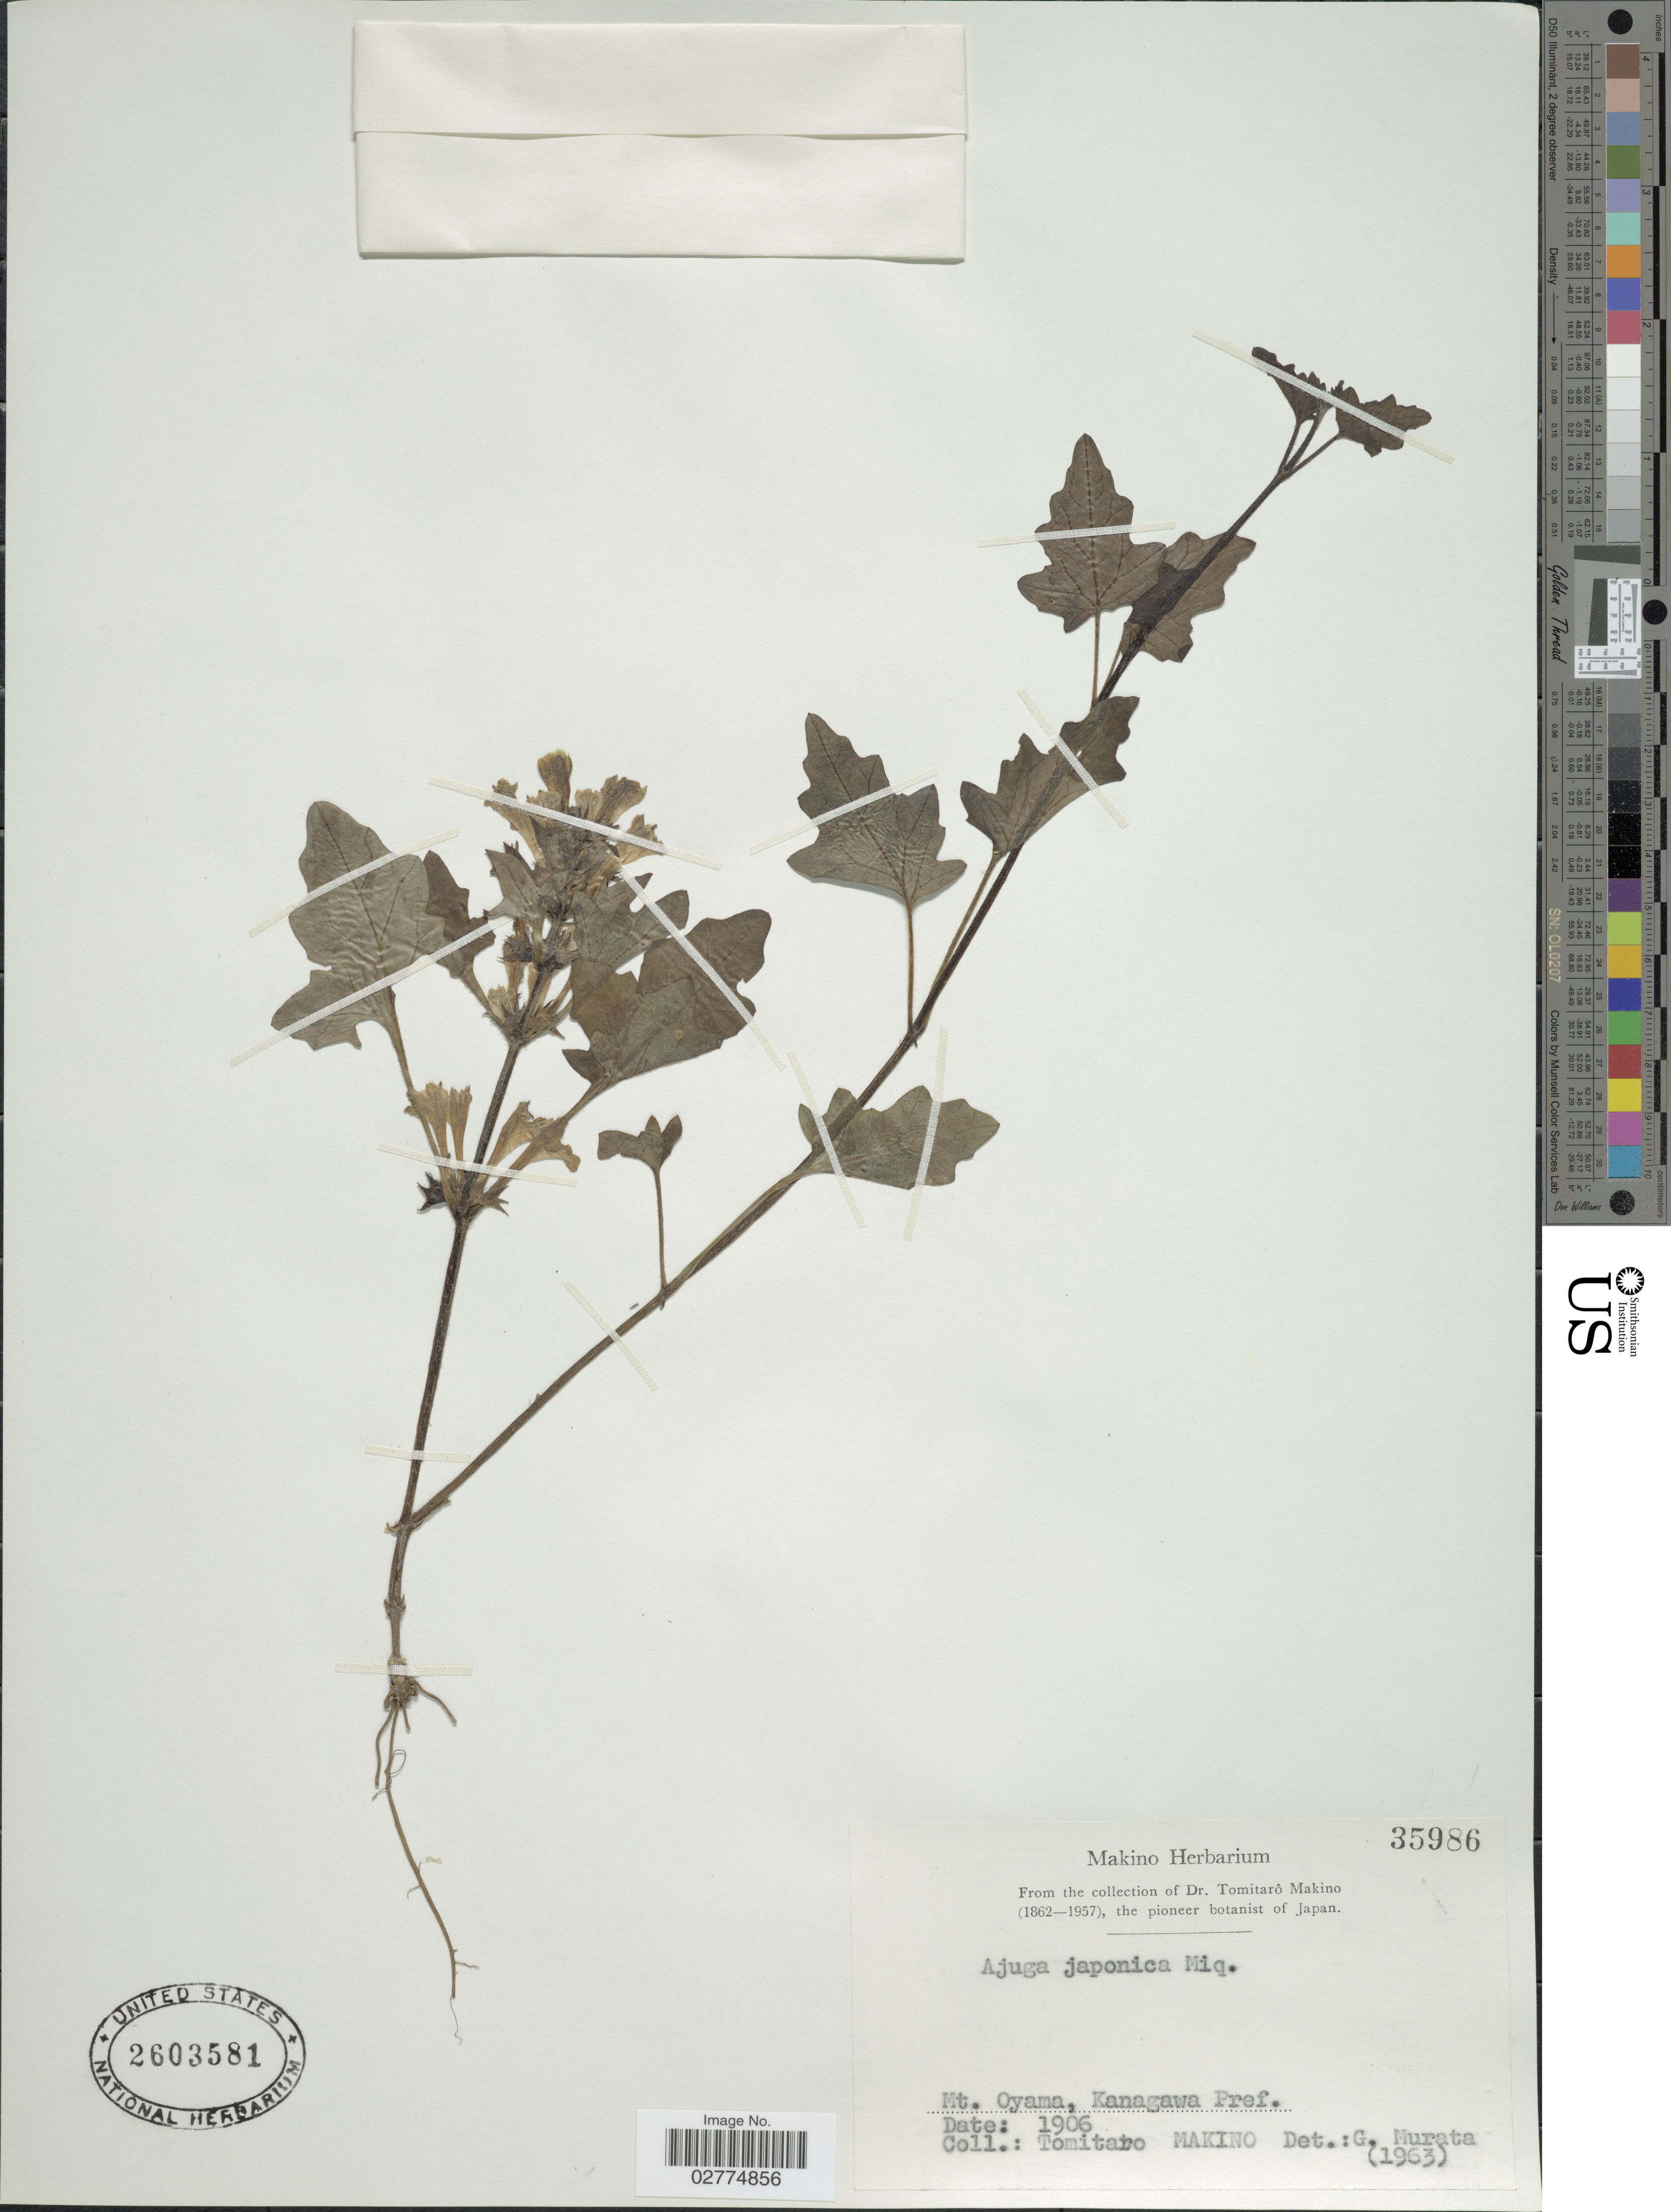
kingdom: Plantae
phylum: Tracheophyta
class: Magnoliopsida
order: Lamiales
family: Lamiaceae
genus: Ajuga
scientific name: Ajuga japonica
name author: Miq.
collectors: T. Makino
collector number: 35986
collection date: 1906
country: Japan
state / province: Kanagawa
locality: Mt. Oyama.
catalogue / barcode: US 2603581